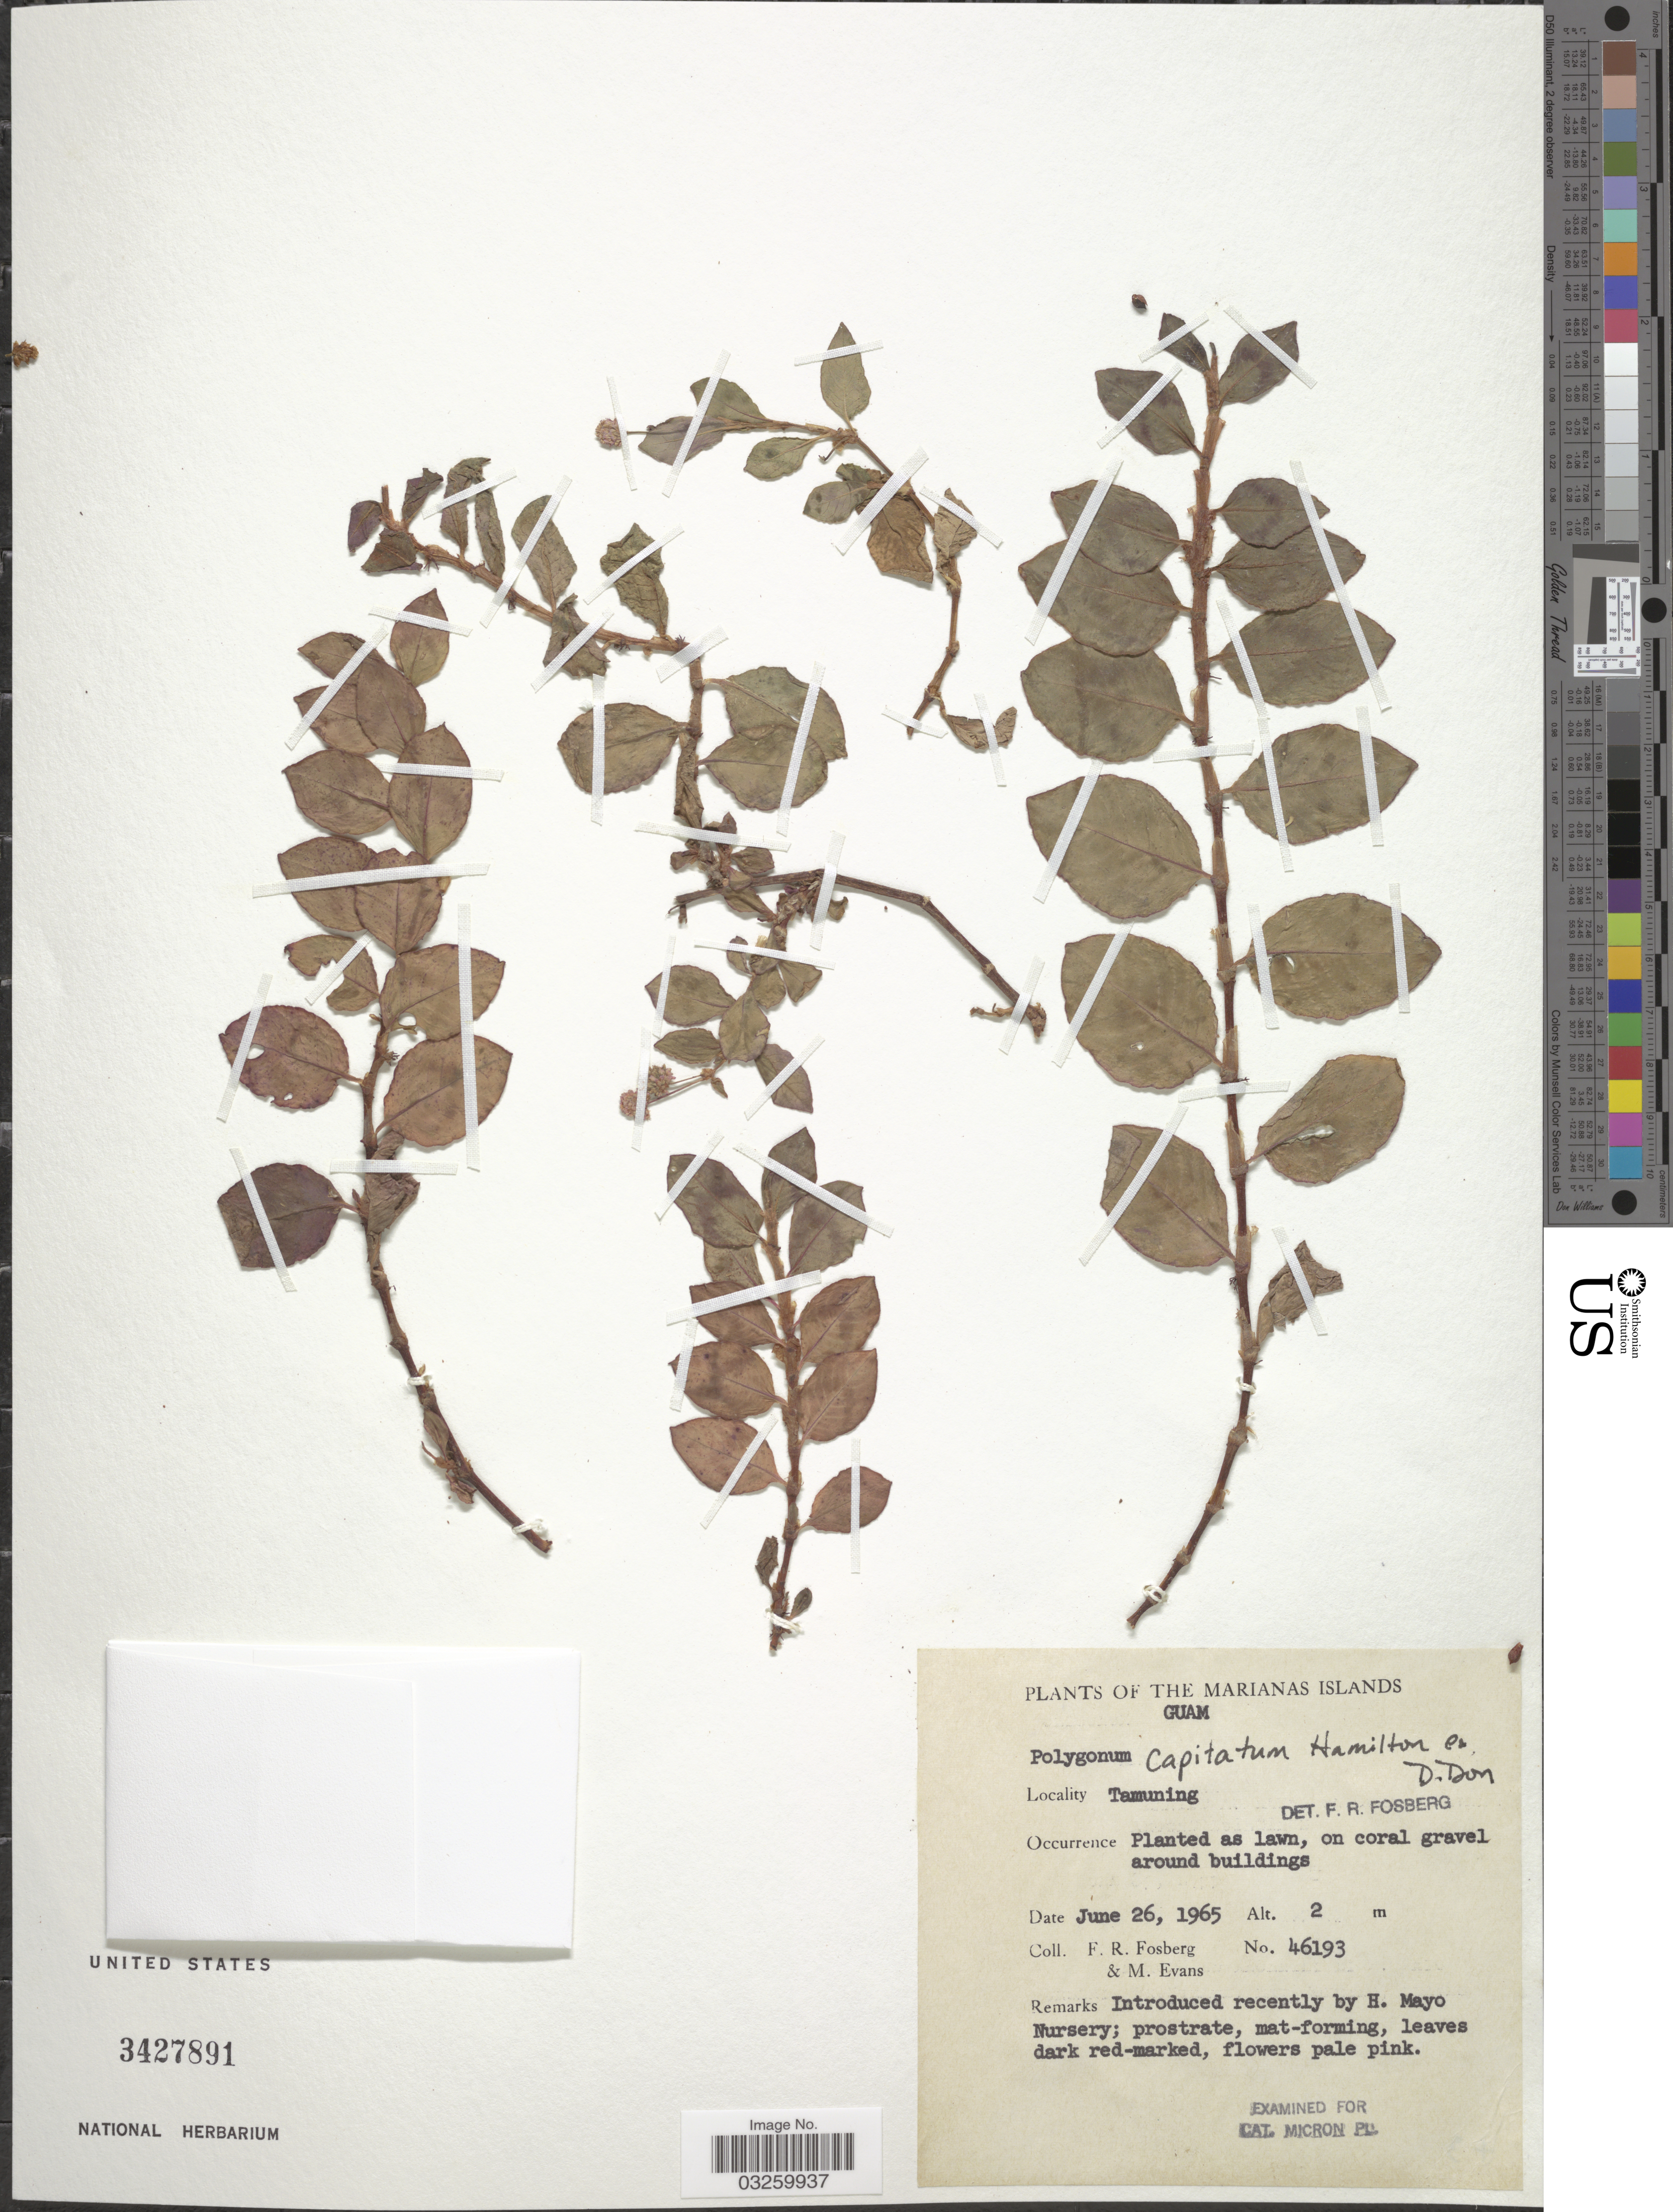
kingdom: Plantae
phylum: Tracheophyta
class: Magnoliopsida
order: Caryophyllales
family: Polygonaceae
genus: Persicaria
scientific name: Persicaria capitata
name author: (Buch.-Ham. ex D. Don) H. Gross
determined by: Wagner, W. L., (BOT), Smithsonian Institution - National Museum of Natural History (UNITED STATES)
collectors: F. R. Fosberg & M. Evans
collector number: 46193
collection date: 1965-06-26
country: Guam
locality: The Marianas Islands. Tamuning.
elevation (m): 2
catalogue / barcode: US 3427891